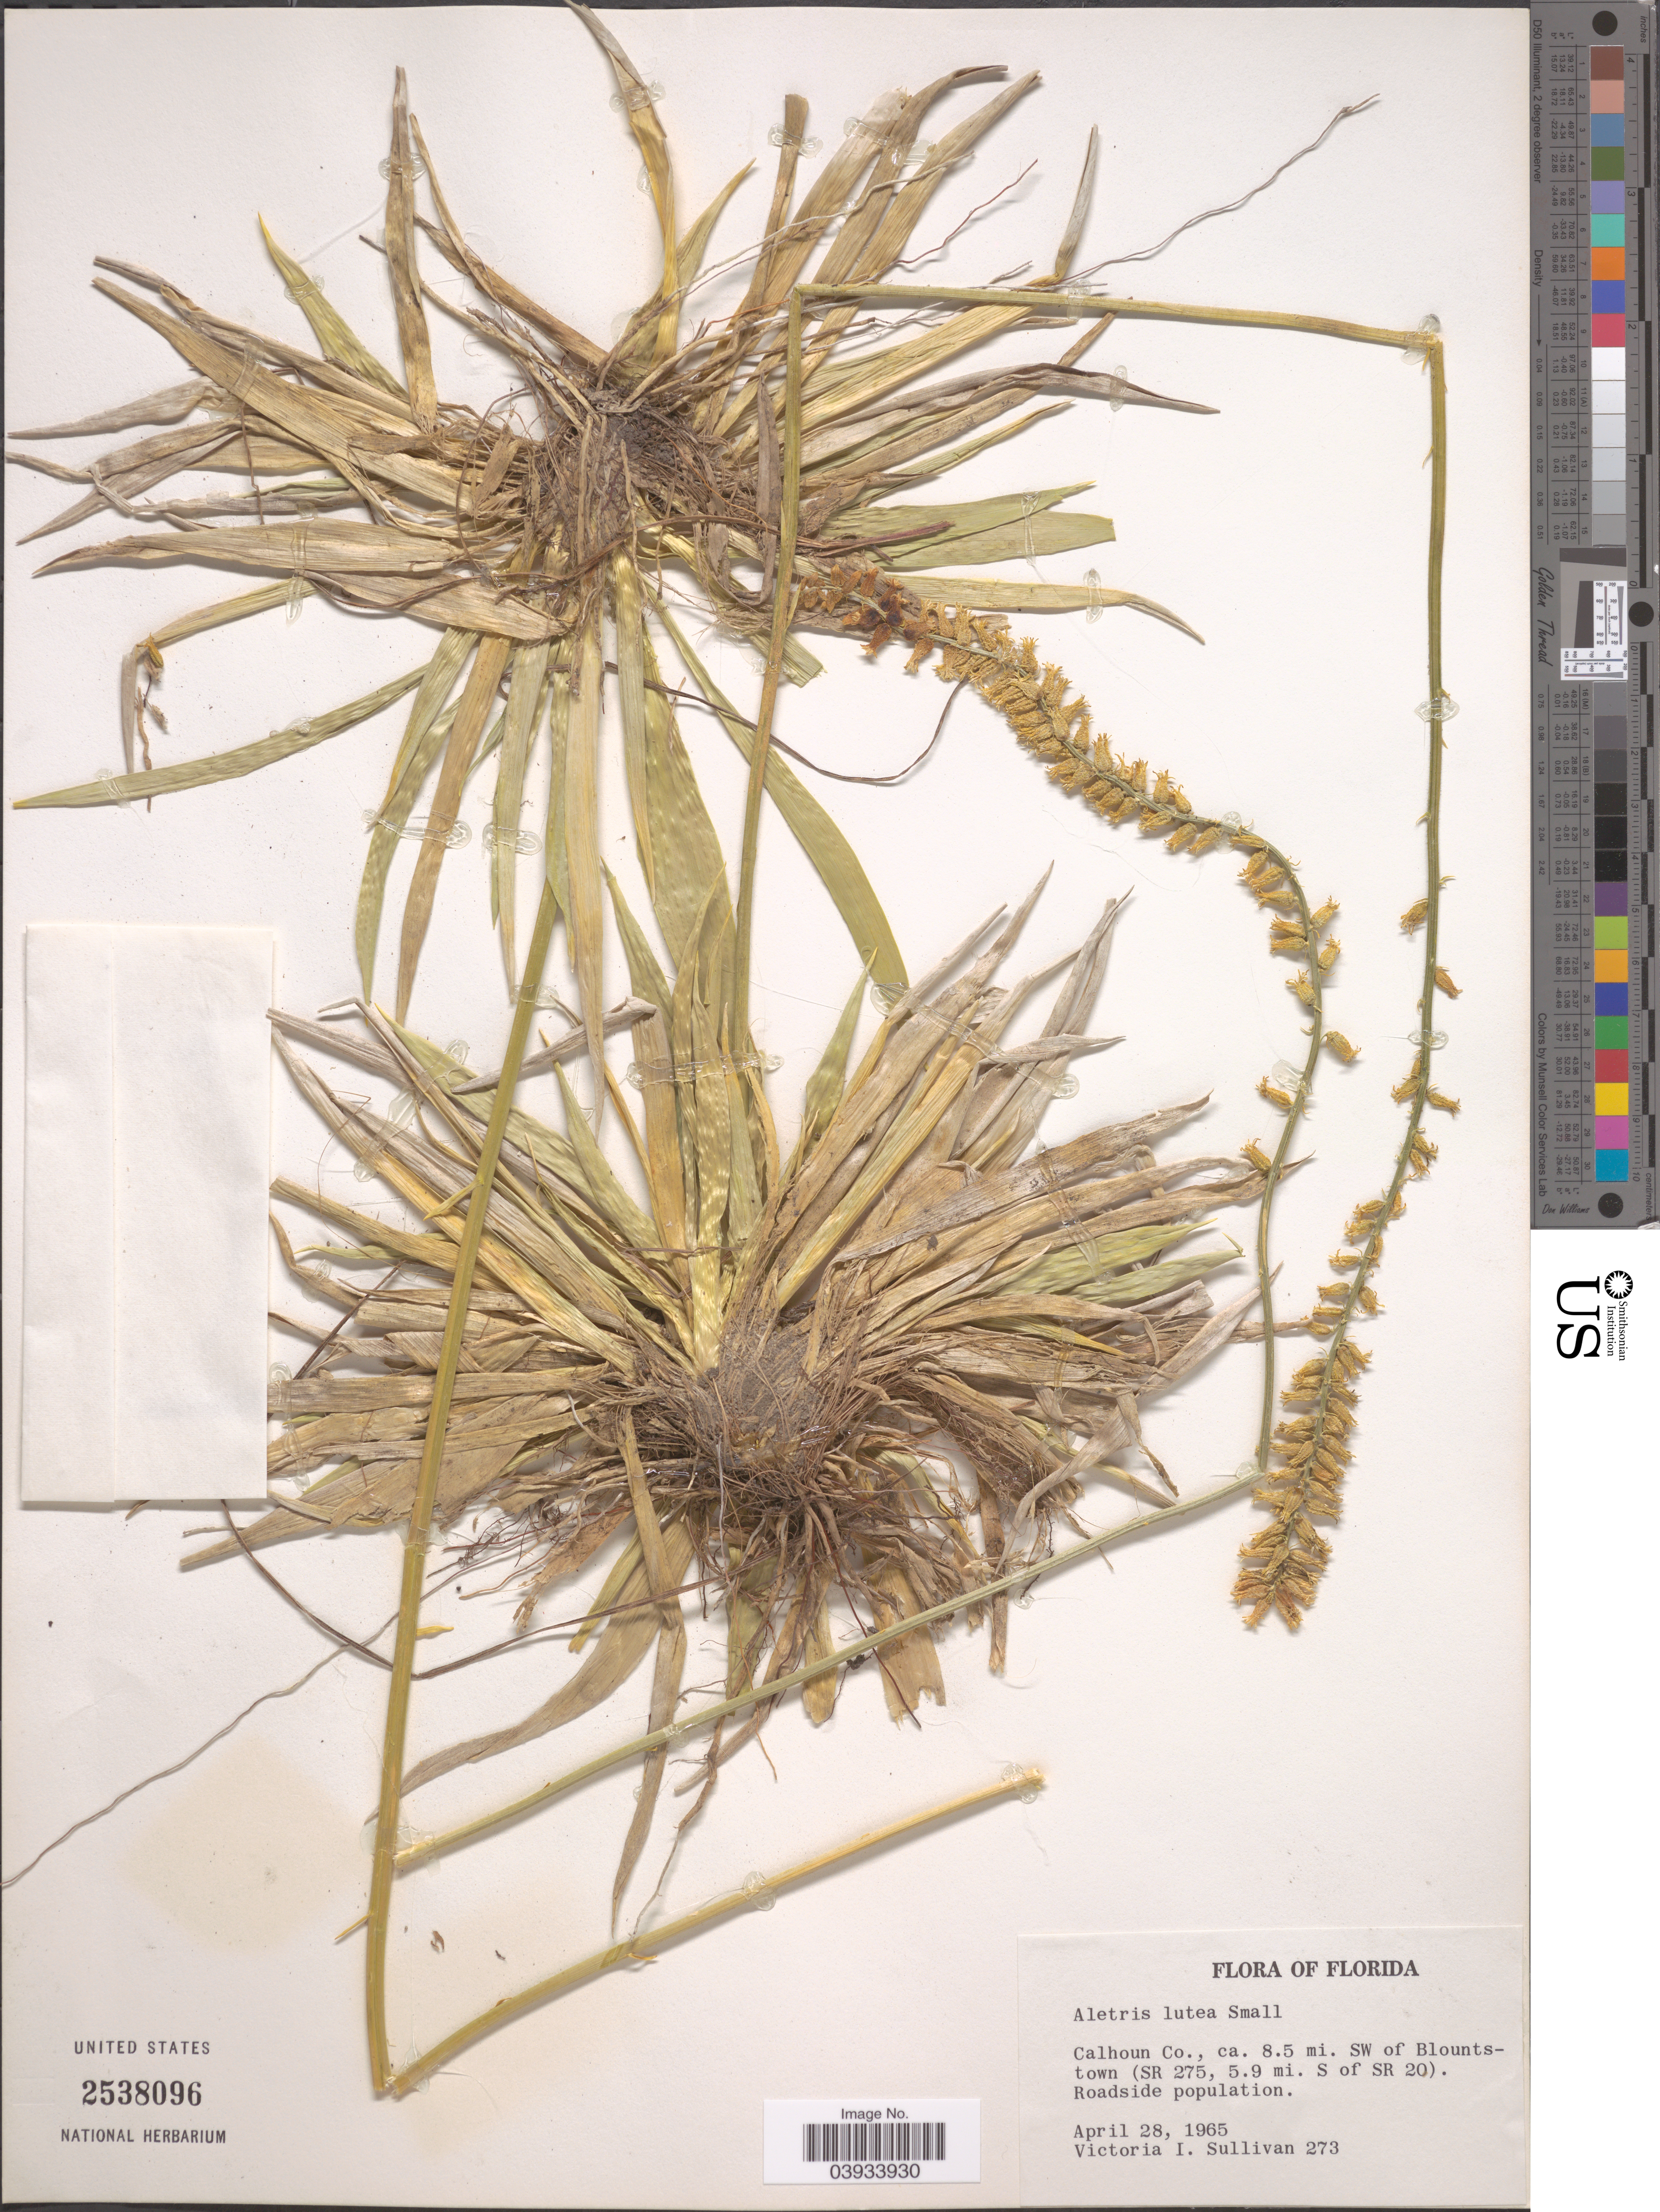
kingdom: Plantae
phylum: Tracheophyta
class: Liliopsida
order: Dioscoreales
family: Nartheciaceae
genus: Aletris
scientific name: Aletris lutea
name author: Small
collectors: V. Sullivan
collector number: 273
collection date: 1965-04-28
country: United States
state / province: Florida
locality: Calhoun Co., ca. 8.5 mi. SW of Blountstown (SR 275, 5.9 mi. S of SR 20).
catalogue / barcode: US 2538096